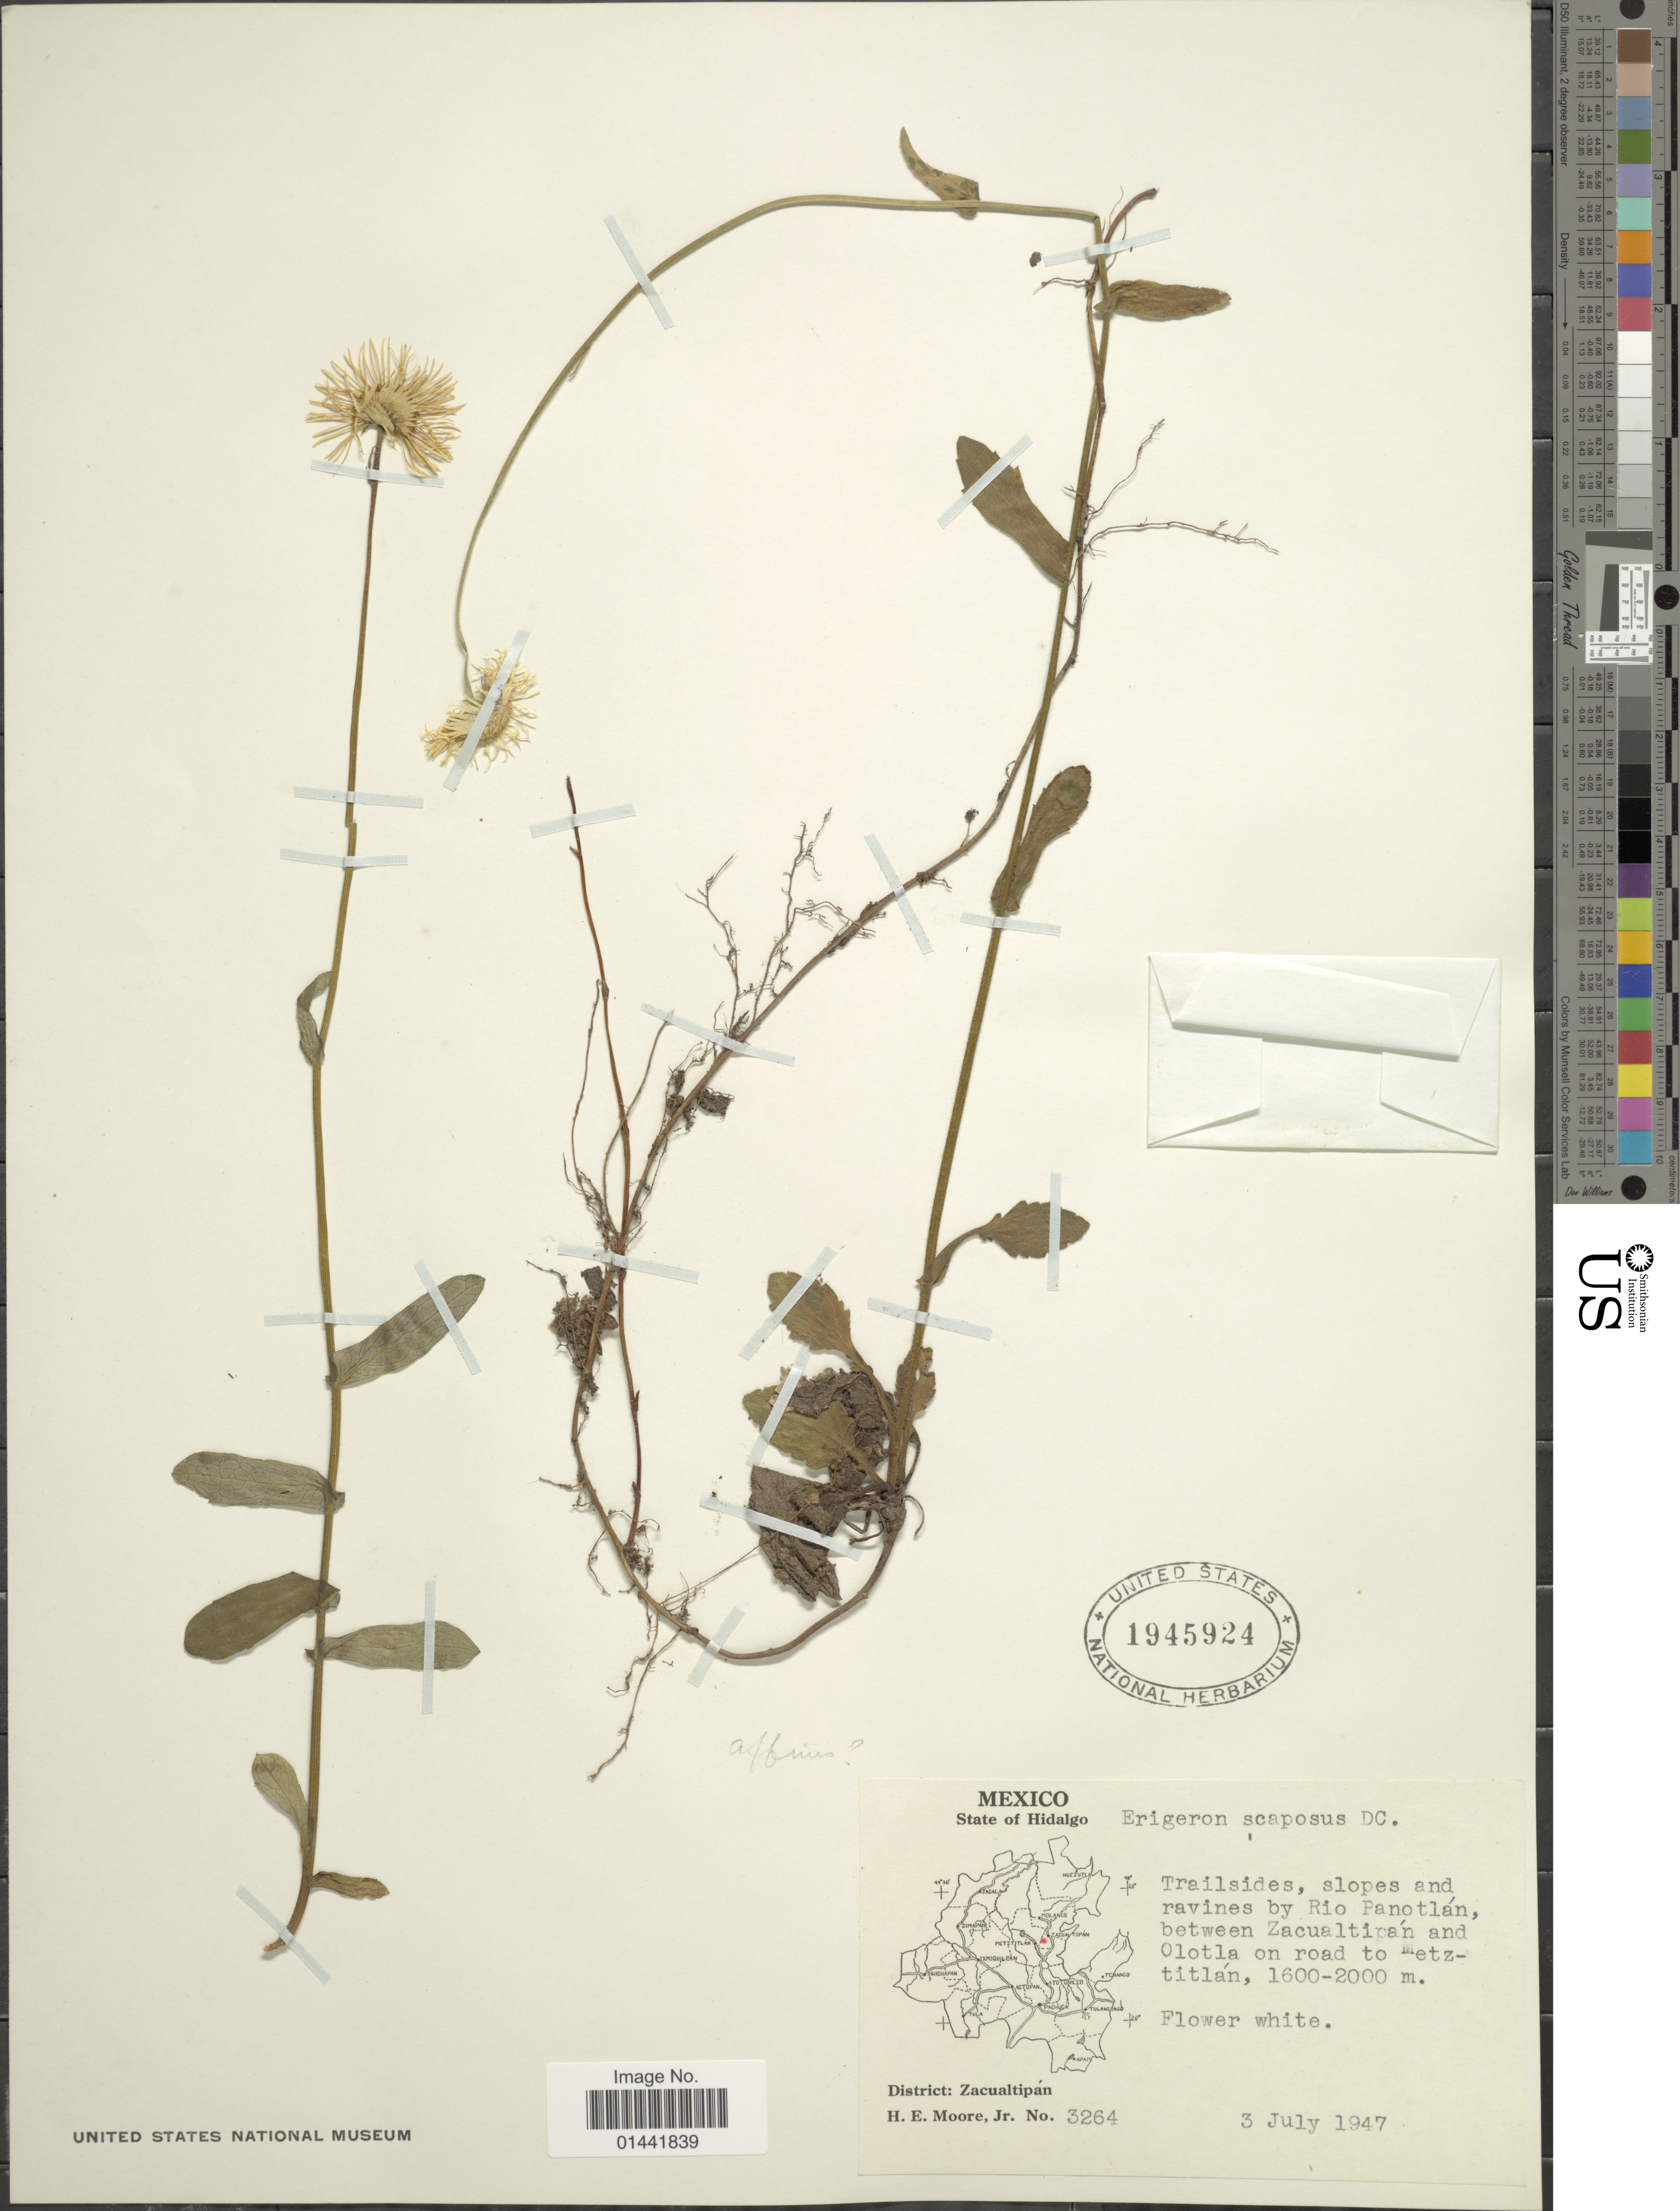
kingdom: Plantae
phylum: Tracheophyta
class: Magnoliopsida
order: Asterales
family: Asteraceae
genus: Erigeron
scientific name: Erigeron scaposus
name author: DC.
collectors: H. E. Moore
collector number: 3264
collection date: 1947-07-03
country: Mexico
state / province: Hidalgo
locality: Trailsides, slopes and ravines by Rio Panotlán, between Zacualtipán and Olotla on road to Metz-titlán, District: Zacualtipán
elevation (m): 1600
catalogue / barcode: US 1945924